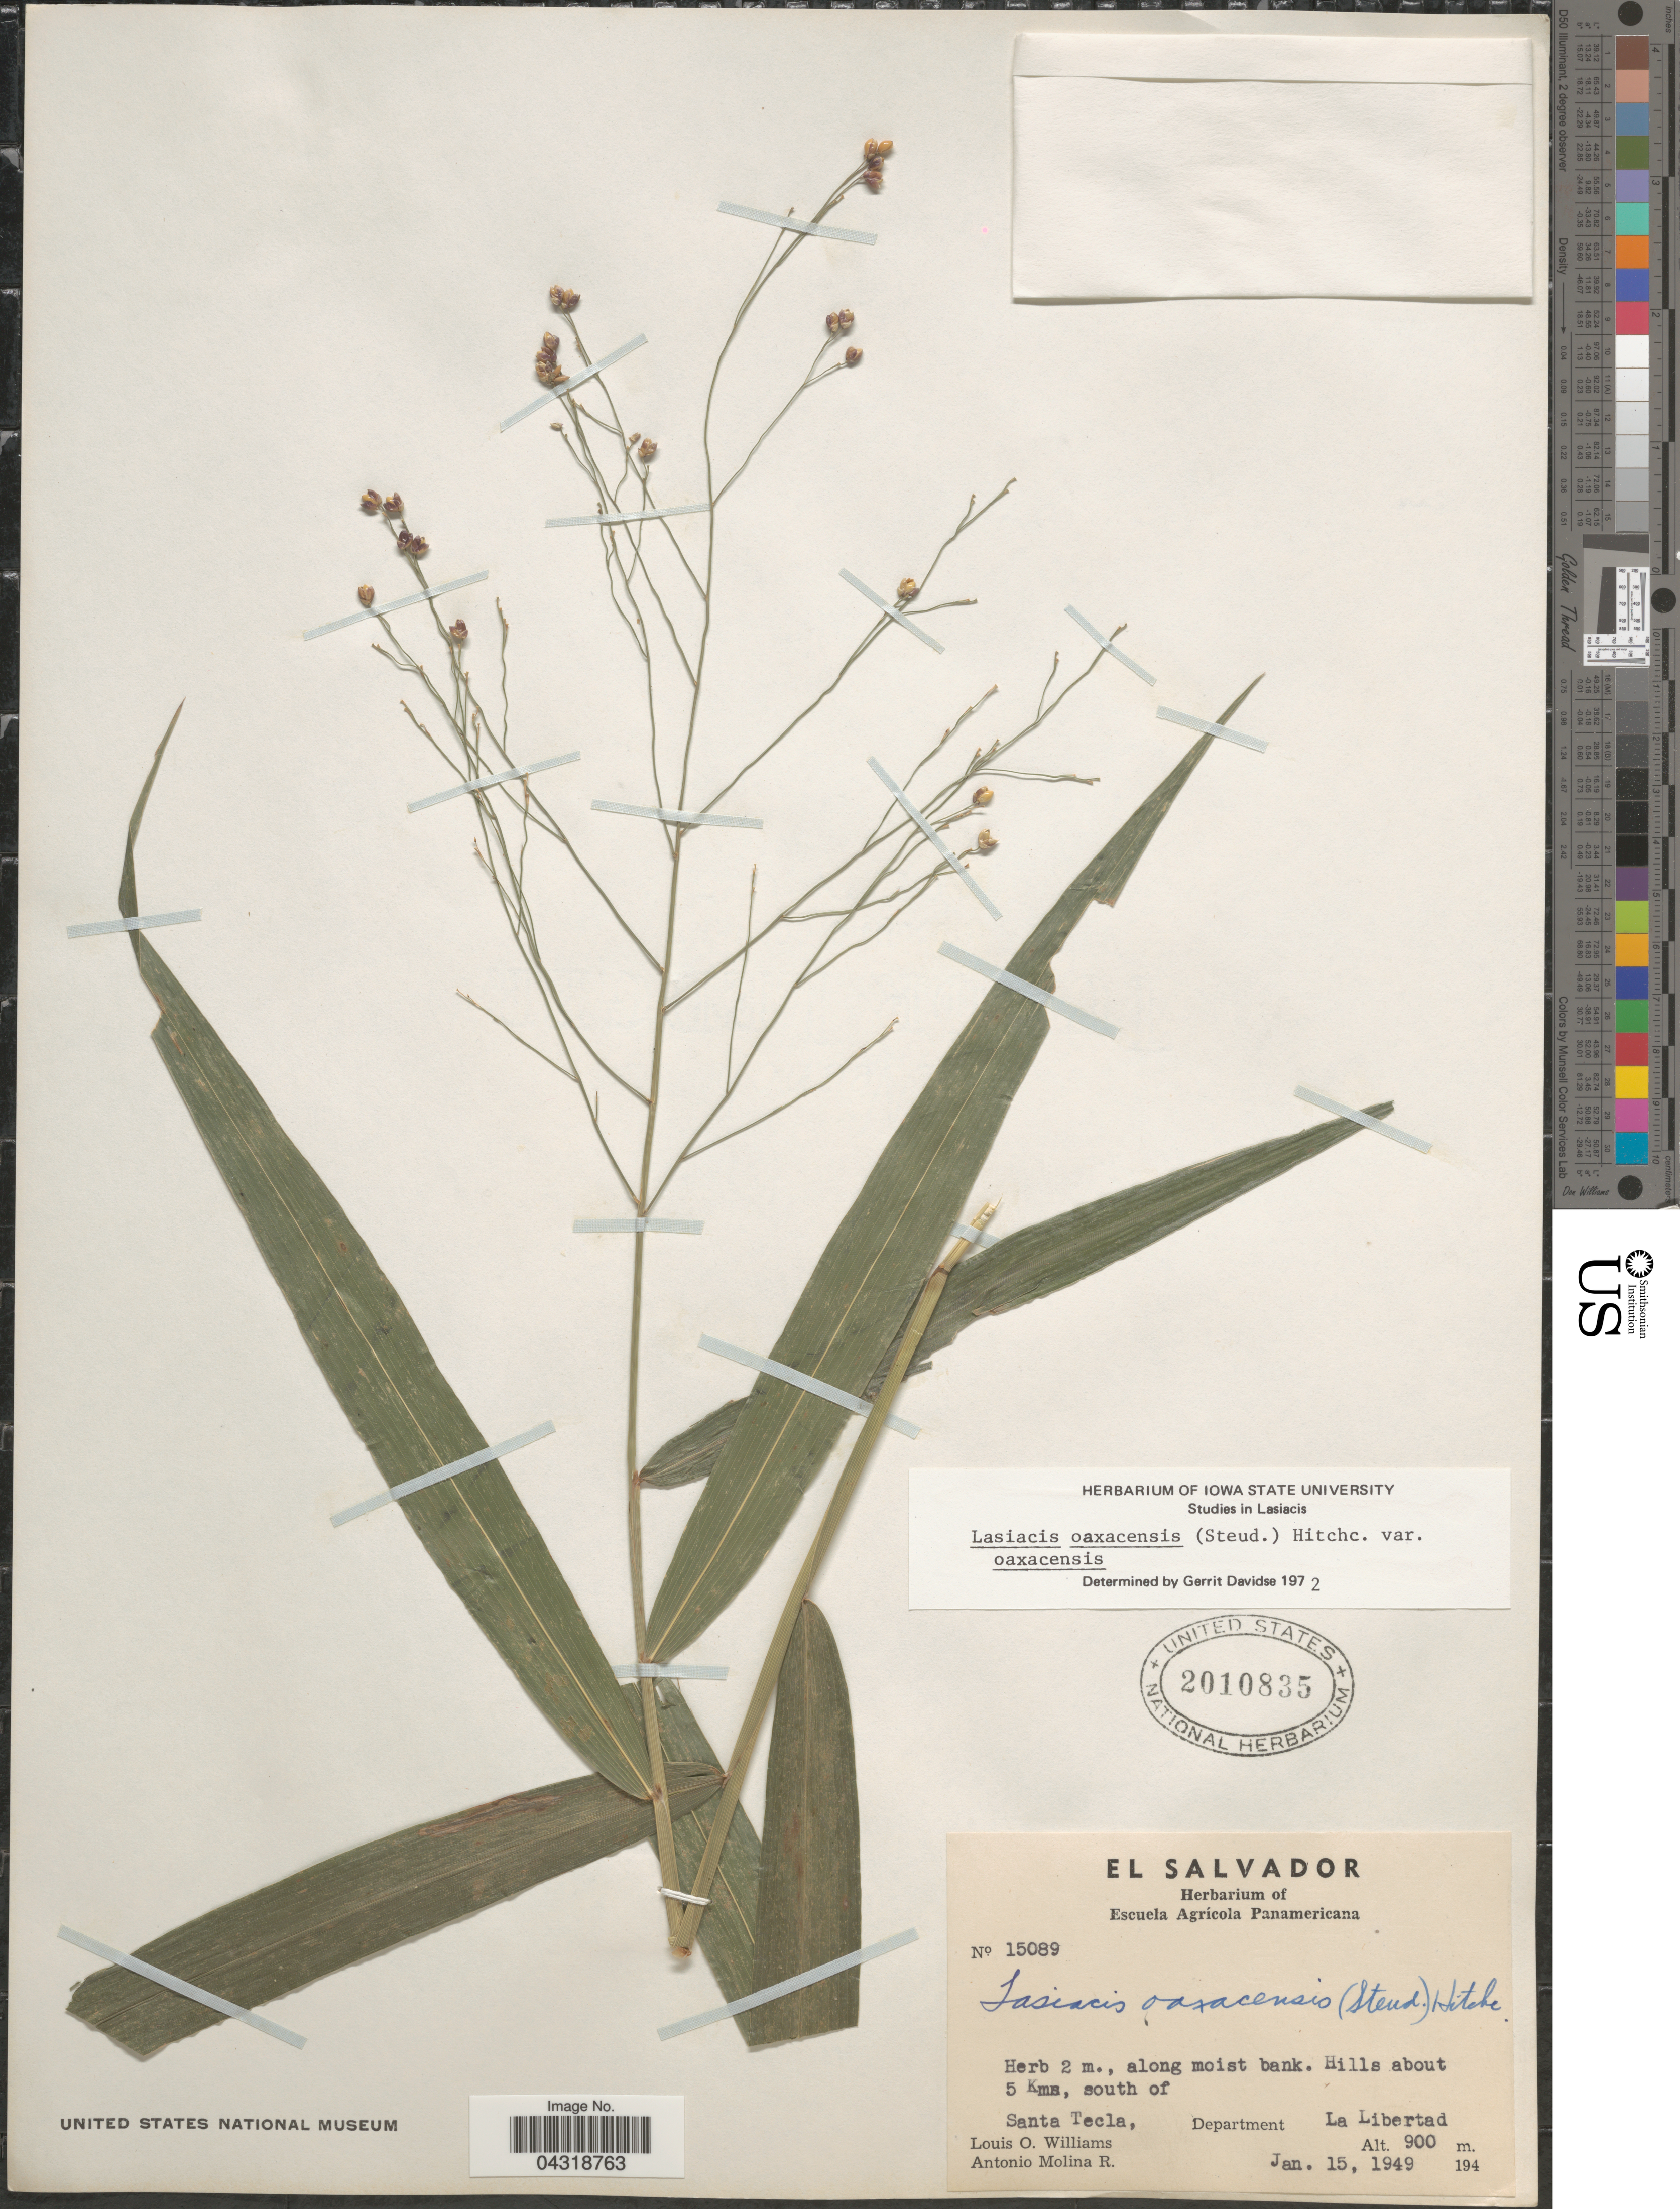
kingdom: Plantae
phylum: Tracheophyta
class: Liliopsida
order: Poales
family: Poaceae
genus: Lasiacis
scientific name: Lasiacis oaxacensis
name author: (Steud.) Hitchc.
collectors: L. O. Williams & A. Molina R.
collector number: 15089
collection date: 1949-01-15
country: El Salvador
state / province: La Libertad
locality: Hills about 5 Kms, south of Santa Tecla, Department La Libertad.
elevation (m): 900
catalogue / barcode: US 2010835